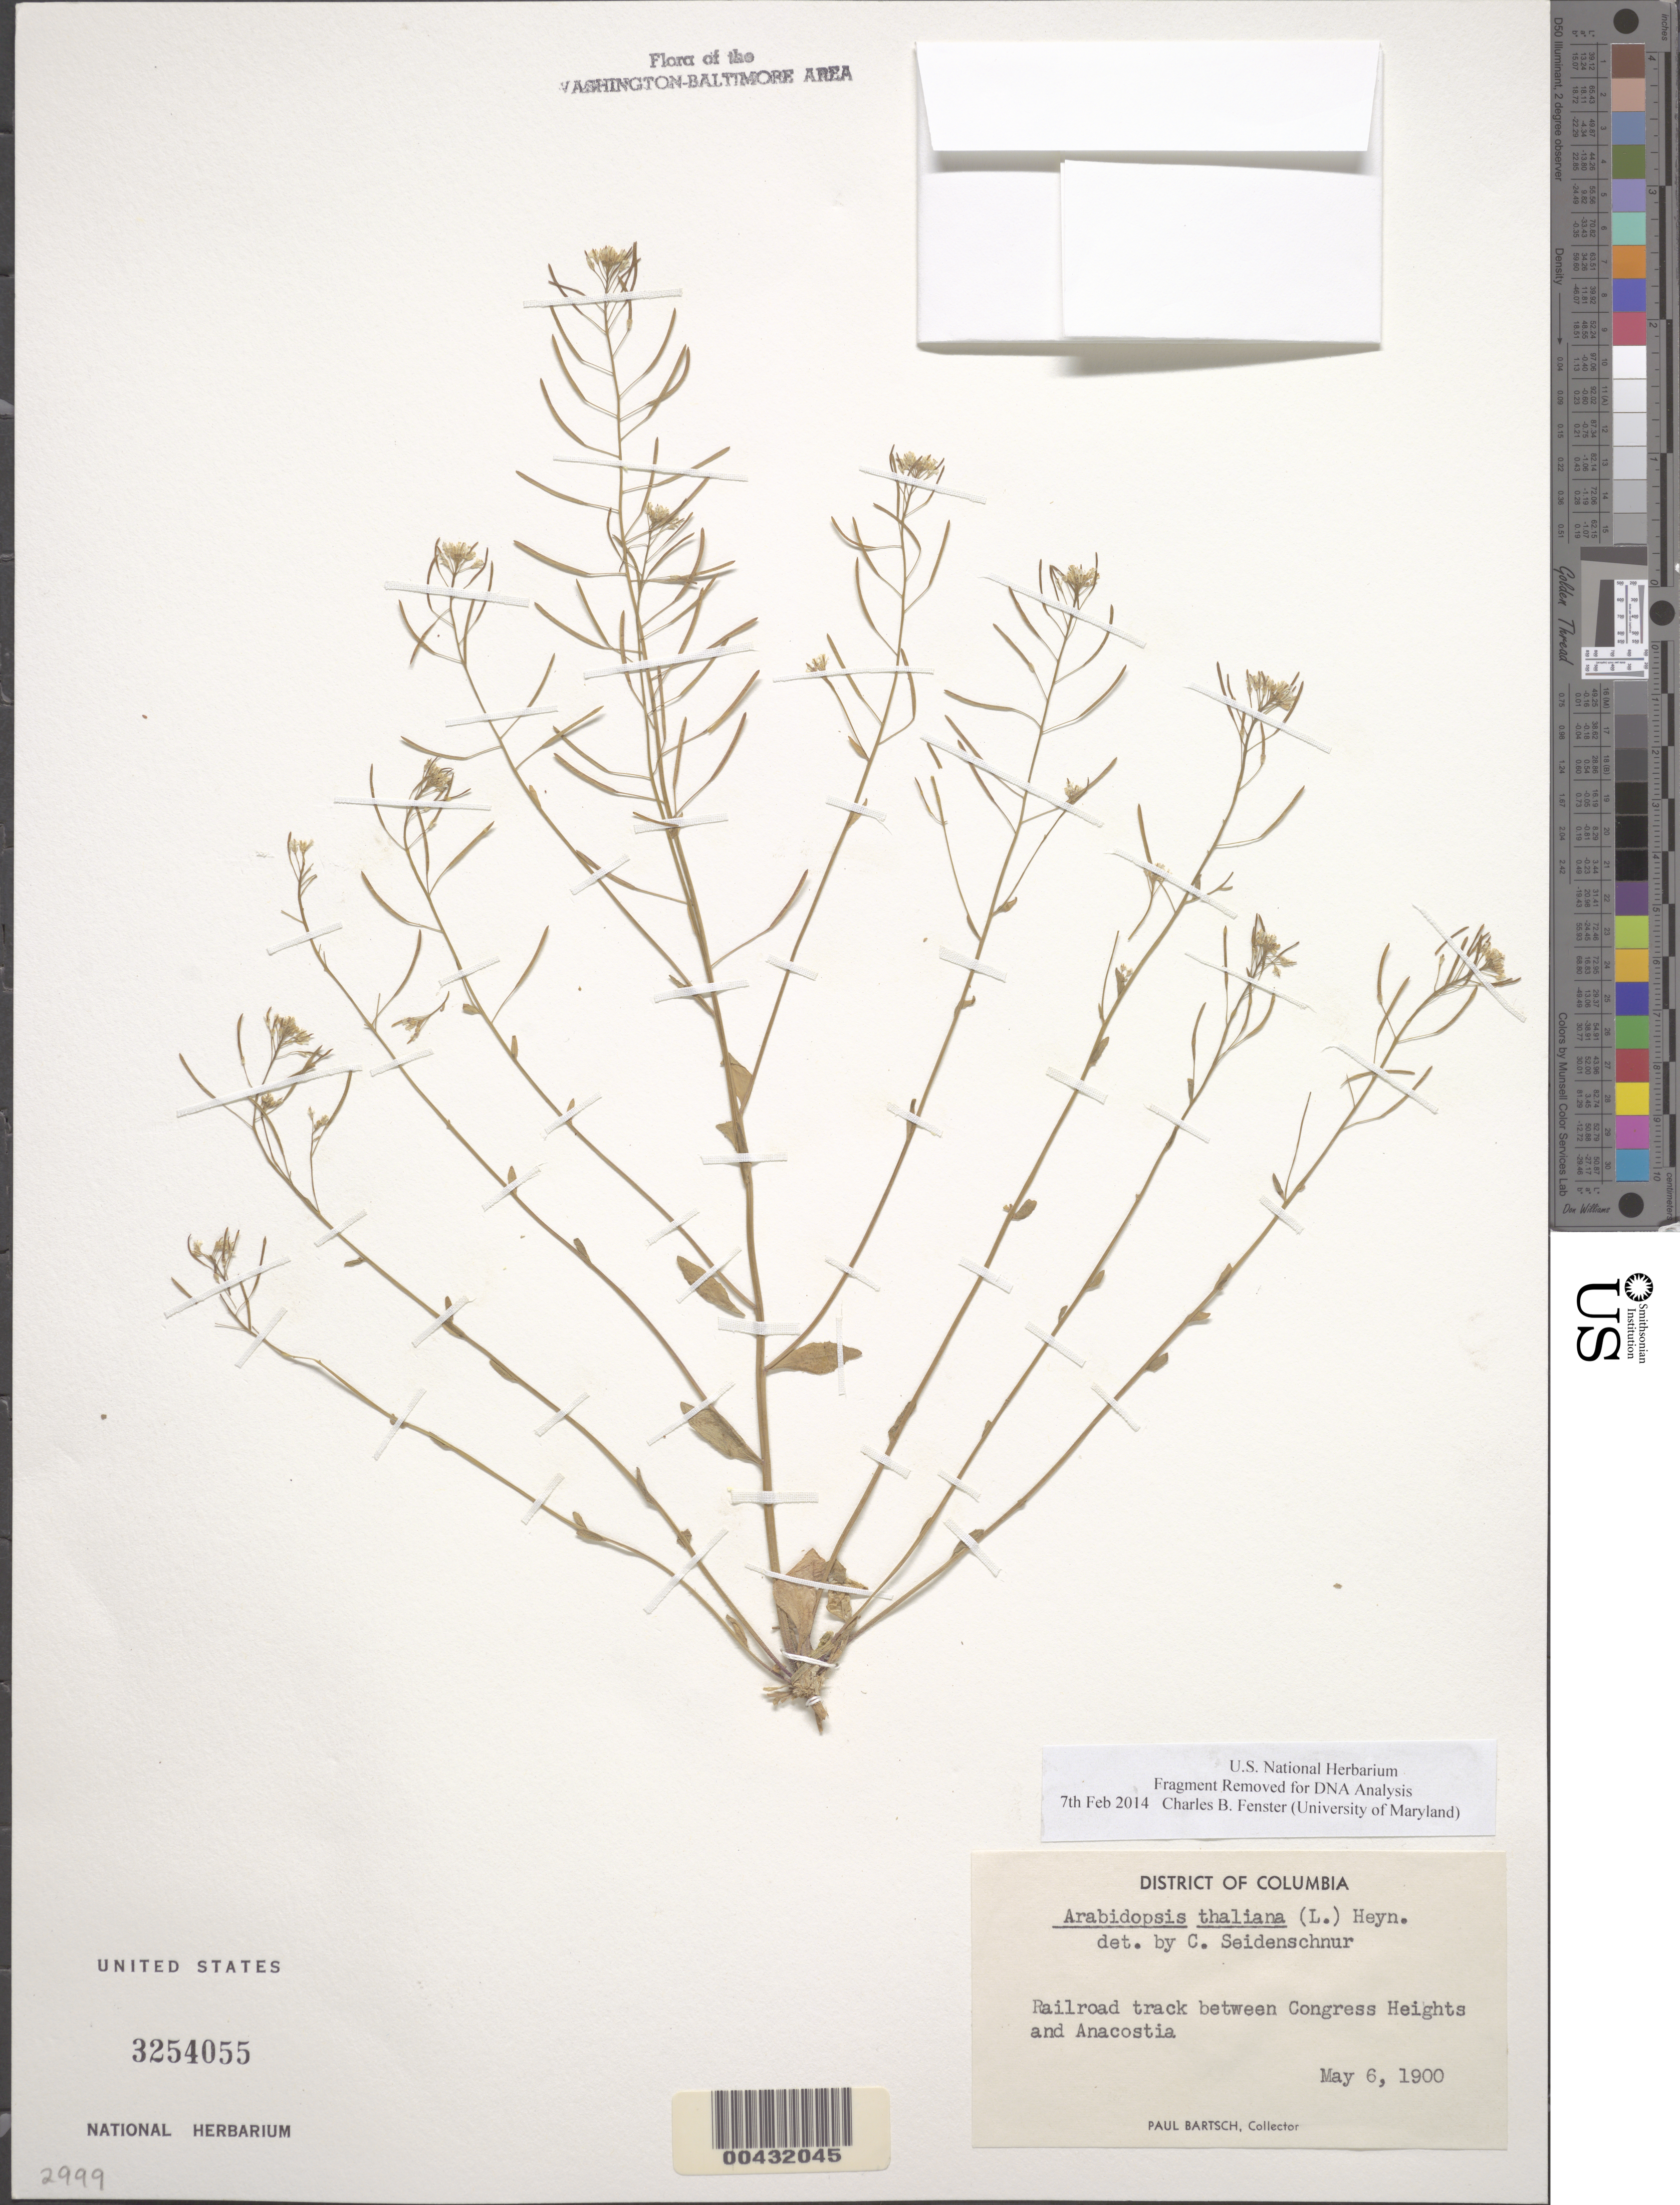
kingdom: Plantae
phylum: Tracheophyta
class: Magnoliopsida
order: Brassicales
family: Brassicaceae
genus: Arabidopsis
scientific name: Arabidopsis thaliana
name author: (L.) Heynh.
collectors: P. Bartsch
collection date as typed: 06 May 1900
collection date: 1900-05-06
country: United States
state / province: District of Columbia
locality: Railroad between Congress Heights and Anacostia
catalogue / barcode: US 3254055